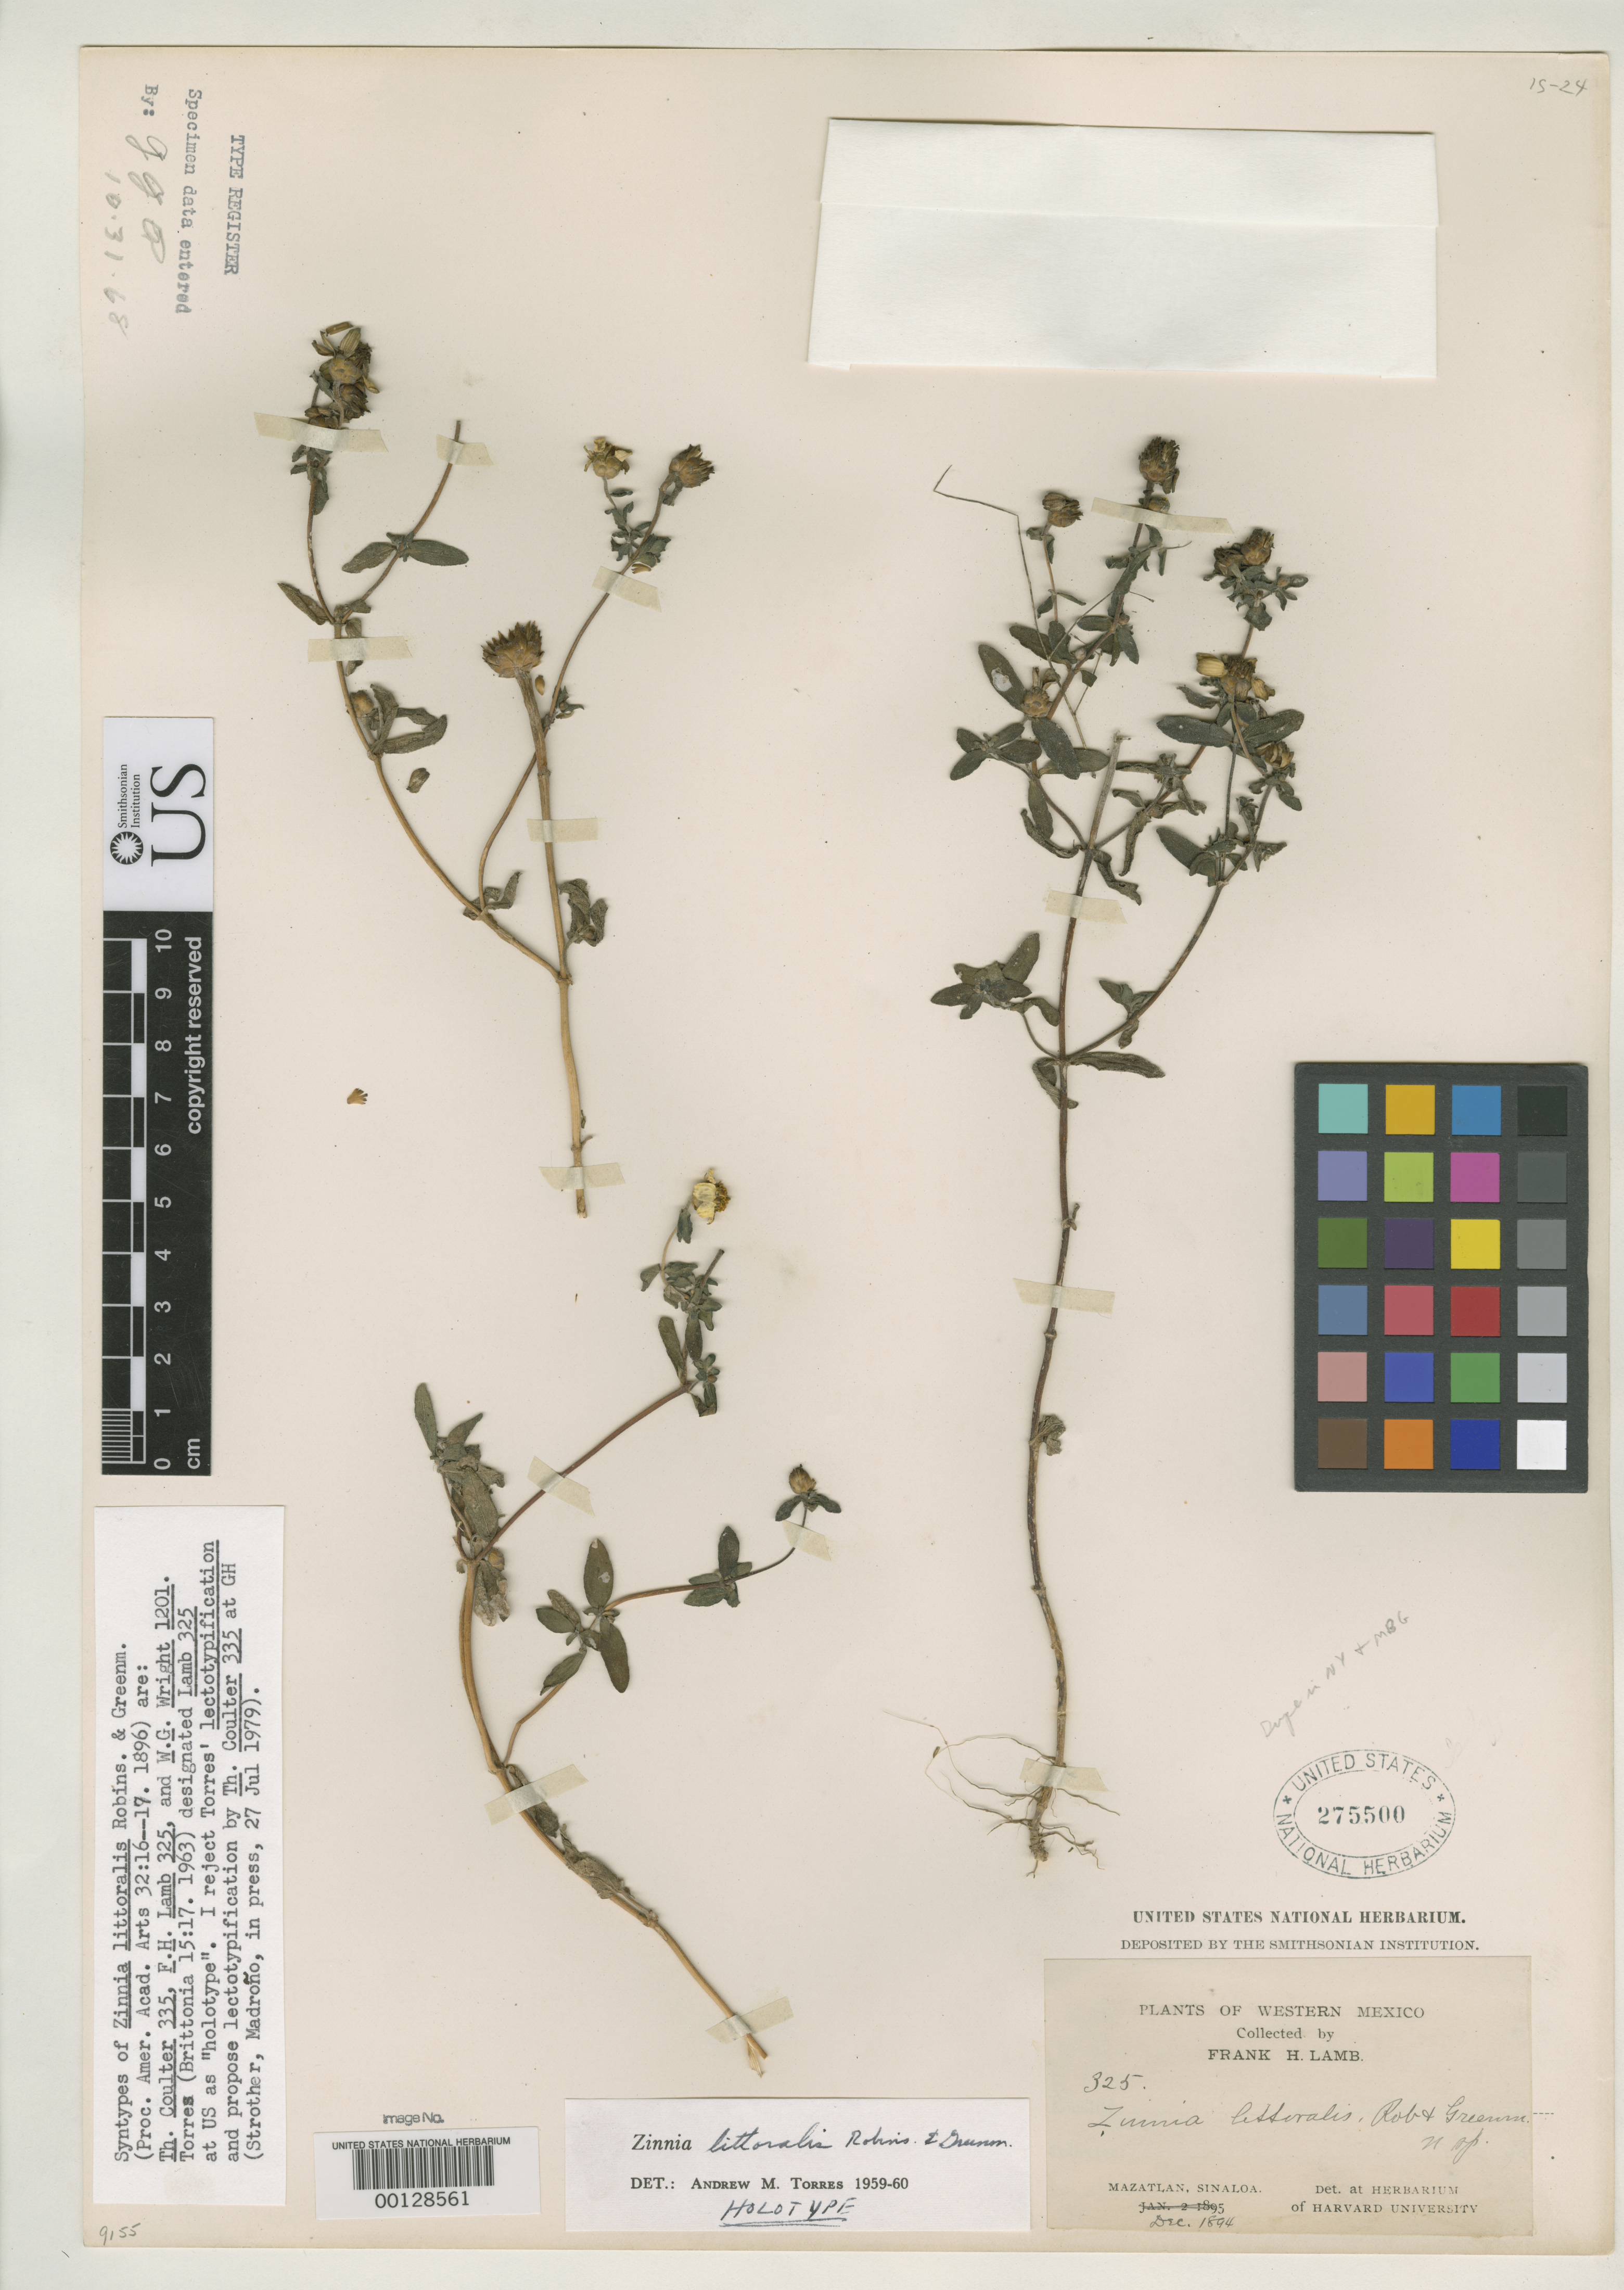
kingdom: Plantae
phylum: Tracheophyta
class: Magnoliopsida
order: Asterales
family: Asteraceae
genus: Zinnia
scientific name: Zinnia littoralis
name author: B.L. Rob. & Greenm.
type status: Lectotype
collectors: F. H. Lamb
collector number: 325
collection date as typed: Dec 1894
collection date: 1894-12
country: Mexico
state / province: Sinaloa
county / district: Mazatlán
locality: Mazatlán.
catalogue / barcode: US 275500